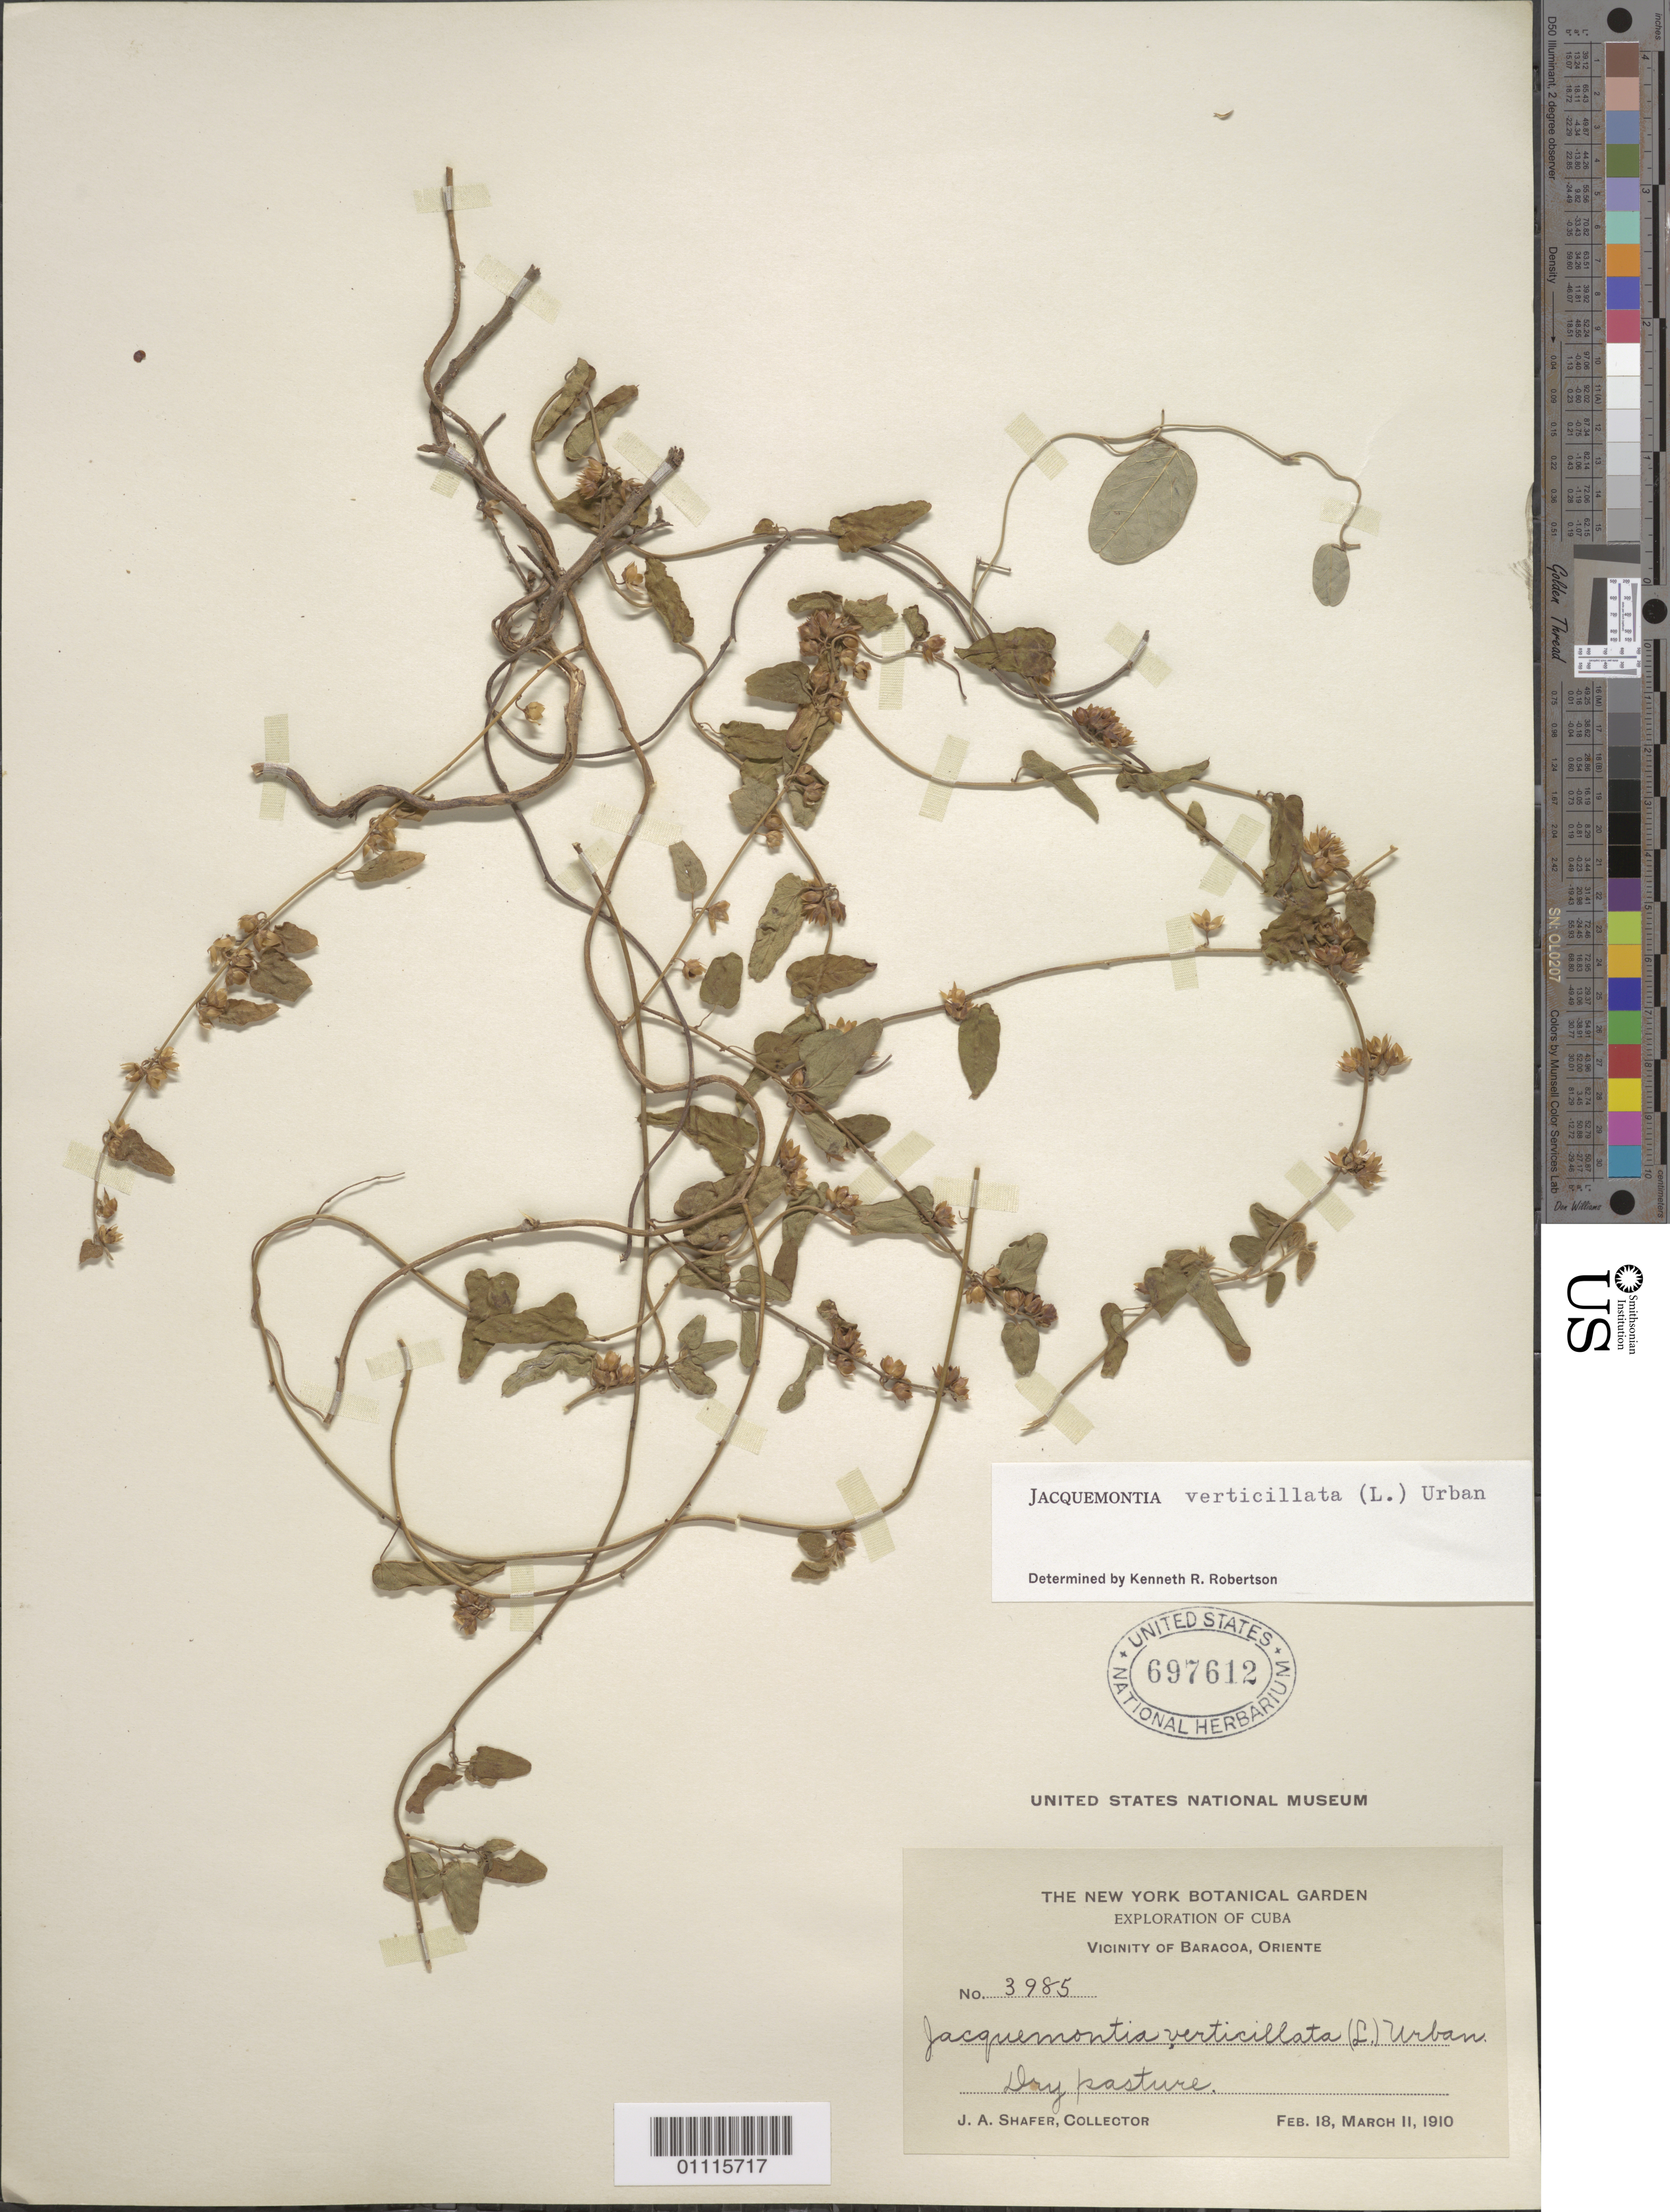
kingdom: Plantae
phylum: Tracheophyta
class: Magnoliopsida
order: Solanales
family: Convolvulaceae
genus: Jacquemontia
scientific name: Jacquemontia verticillata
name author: (L.) Urb.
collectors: J. A. Shafer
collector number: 3985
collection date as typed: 18 Feb 1910 and 11 Mar 1910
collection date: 1910-02-18,1910-03-11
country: Cuba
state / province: Guantánamo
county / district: Baracoa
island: Cuba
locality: Vicinity of Baracoa Dry pasture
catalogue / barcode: US 697612